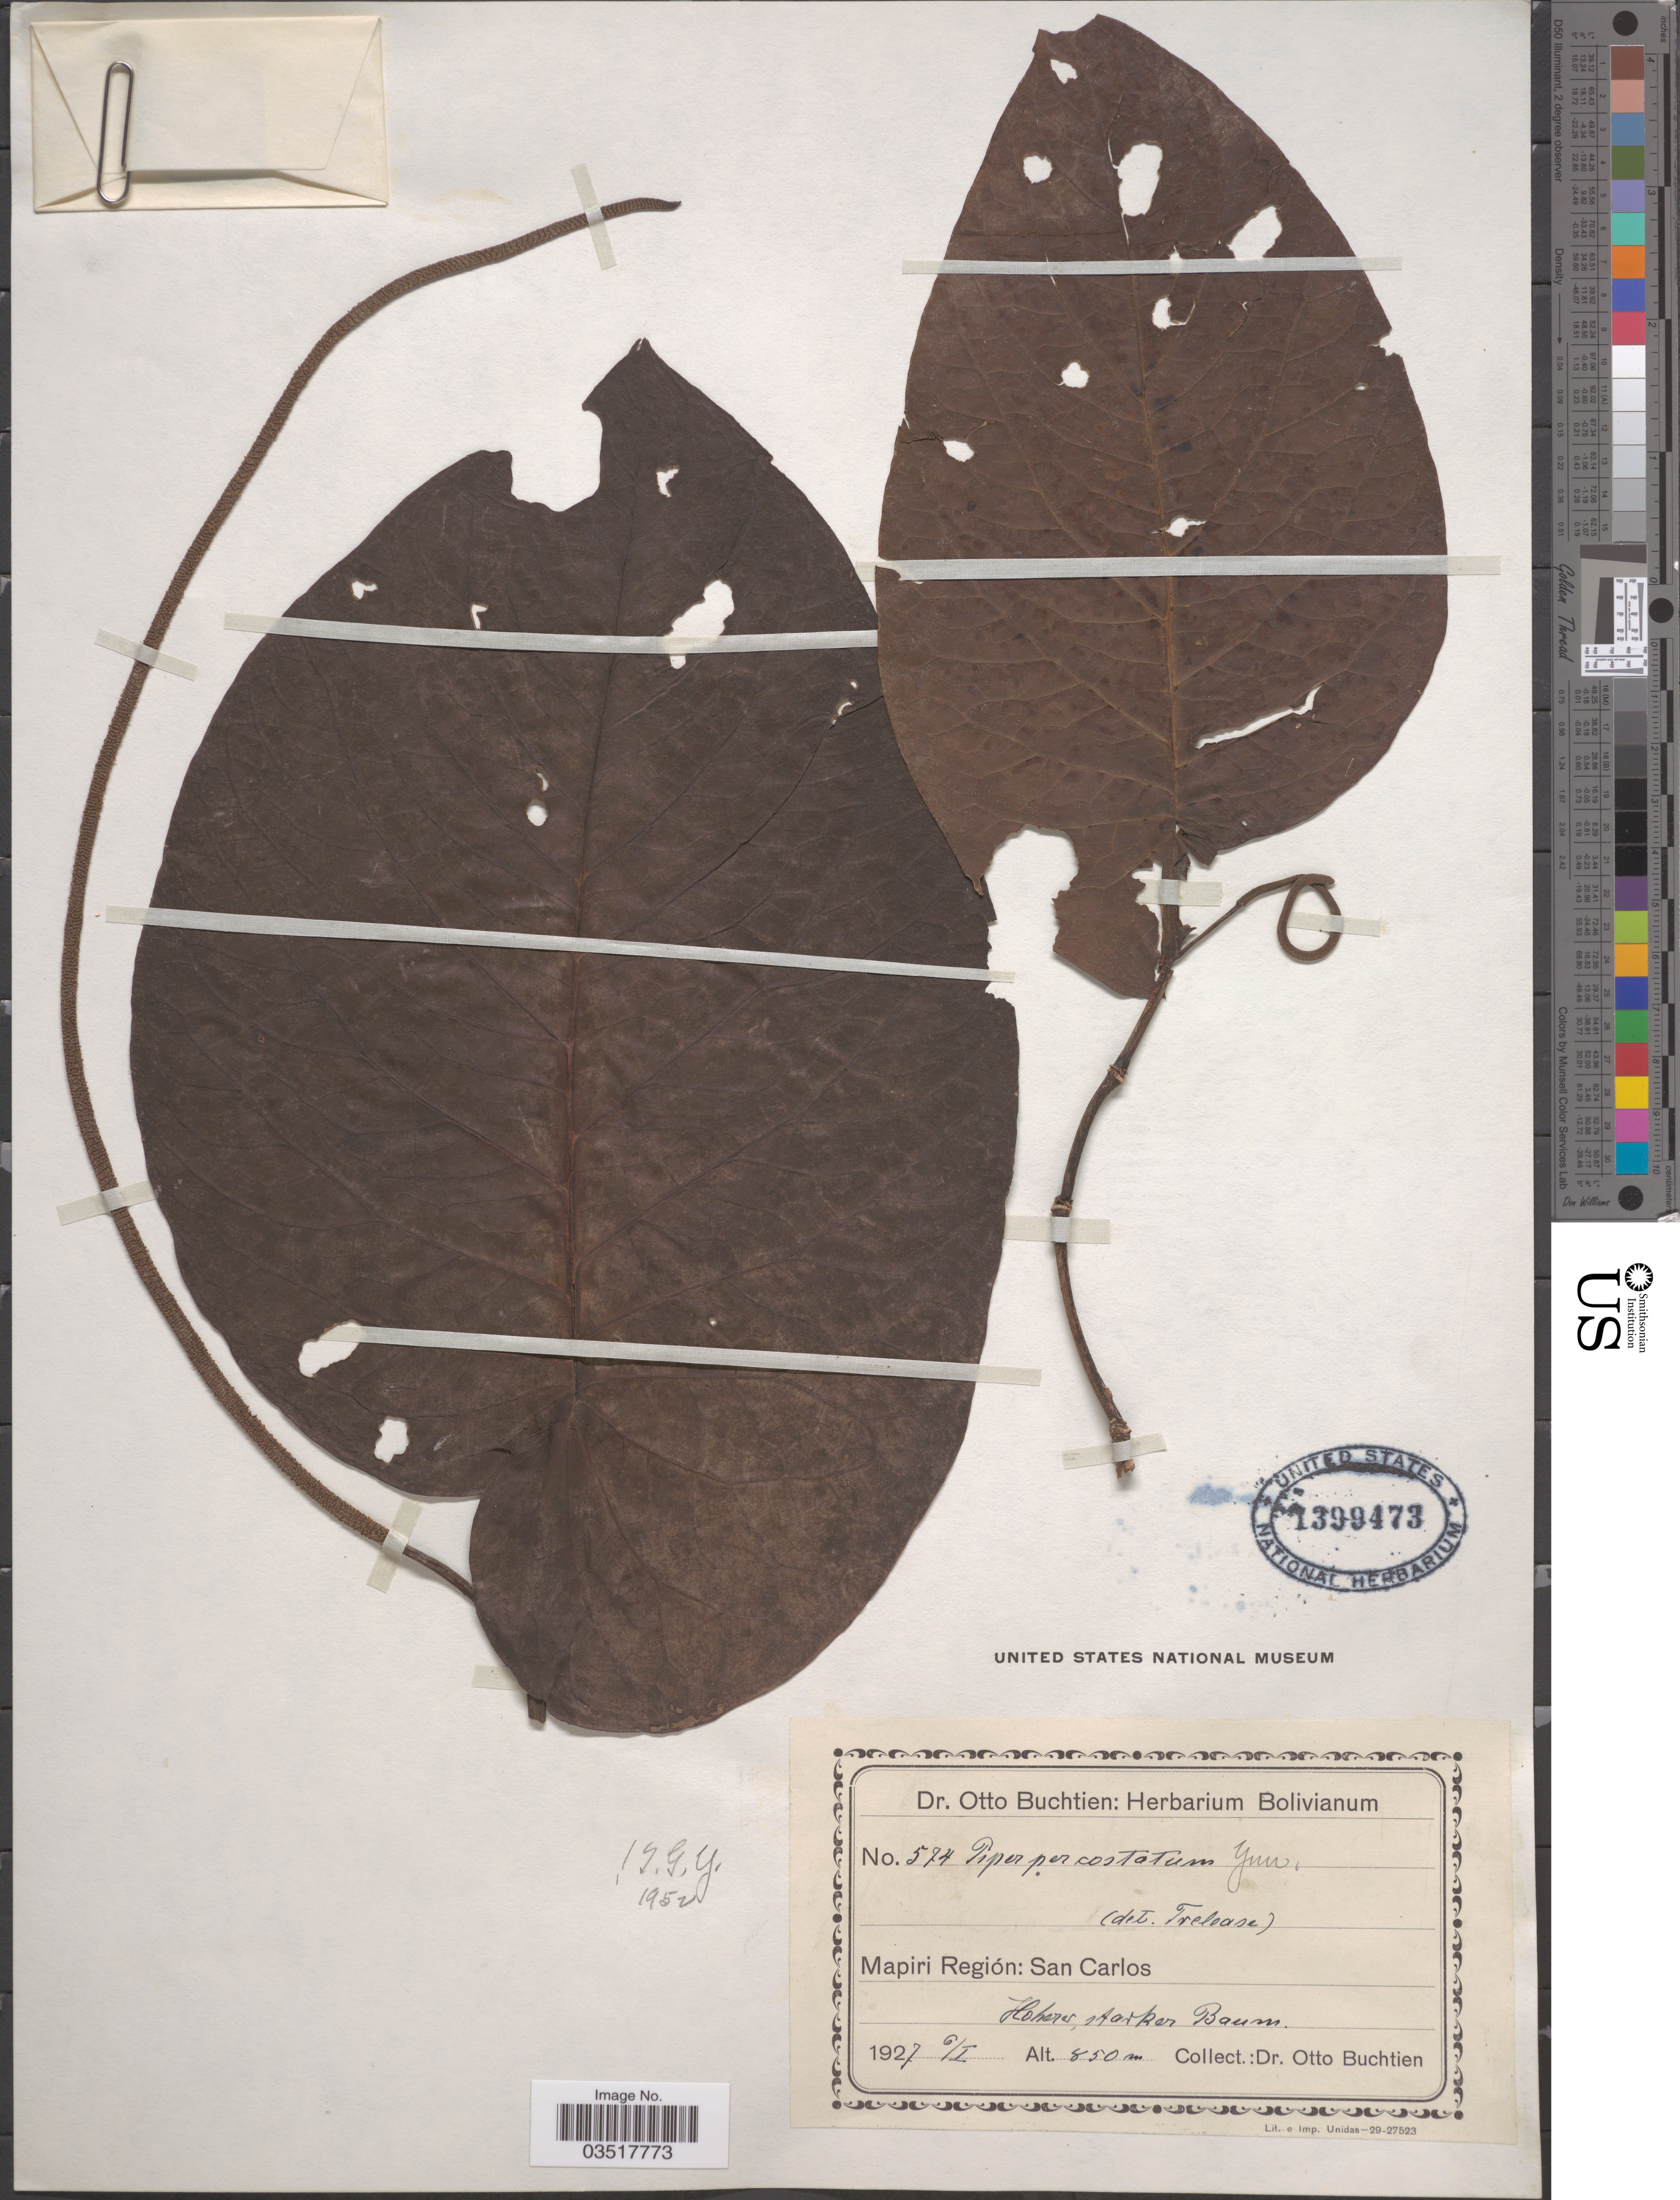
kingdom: Plantae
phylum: Tracheophyta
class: Magnoliopsida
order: Piperales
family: Piperaceae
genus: Piper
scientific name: Piper percostatum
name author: Yunck.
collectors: O. Buchtien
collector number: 574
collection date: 1927-01-06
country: Bolivia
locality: Mapiri Región: San Carlos.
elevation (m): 850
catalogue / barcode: US 1399473